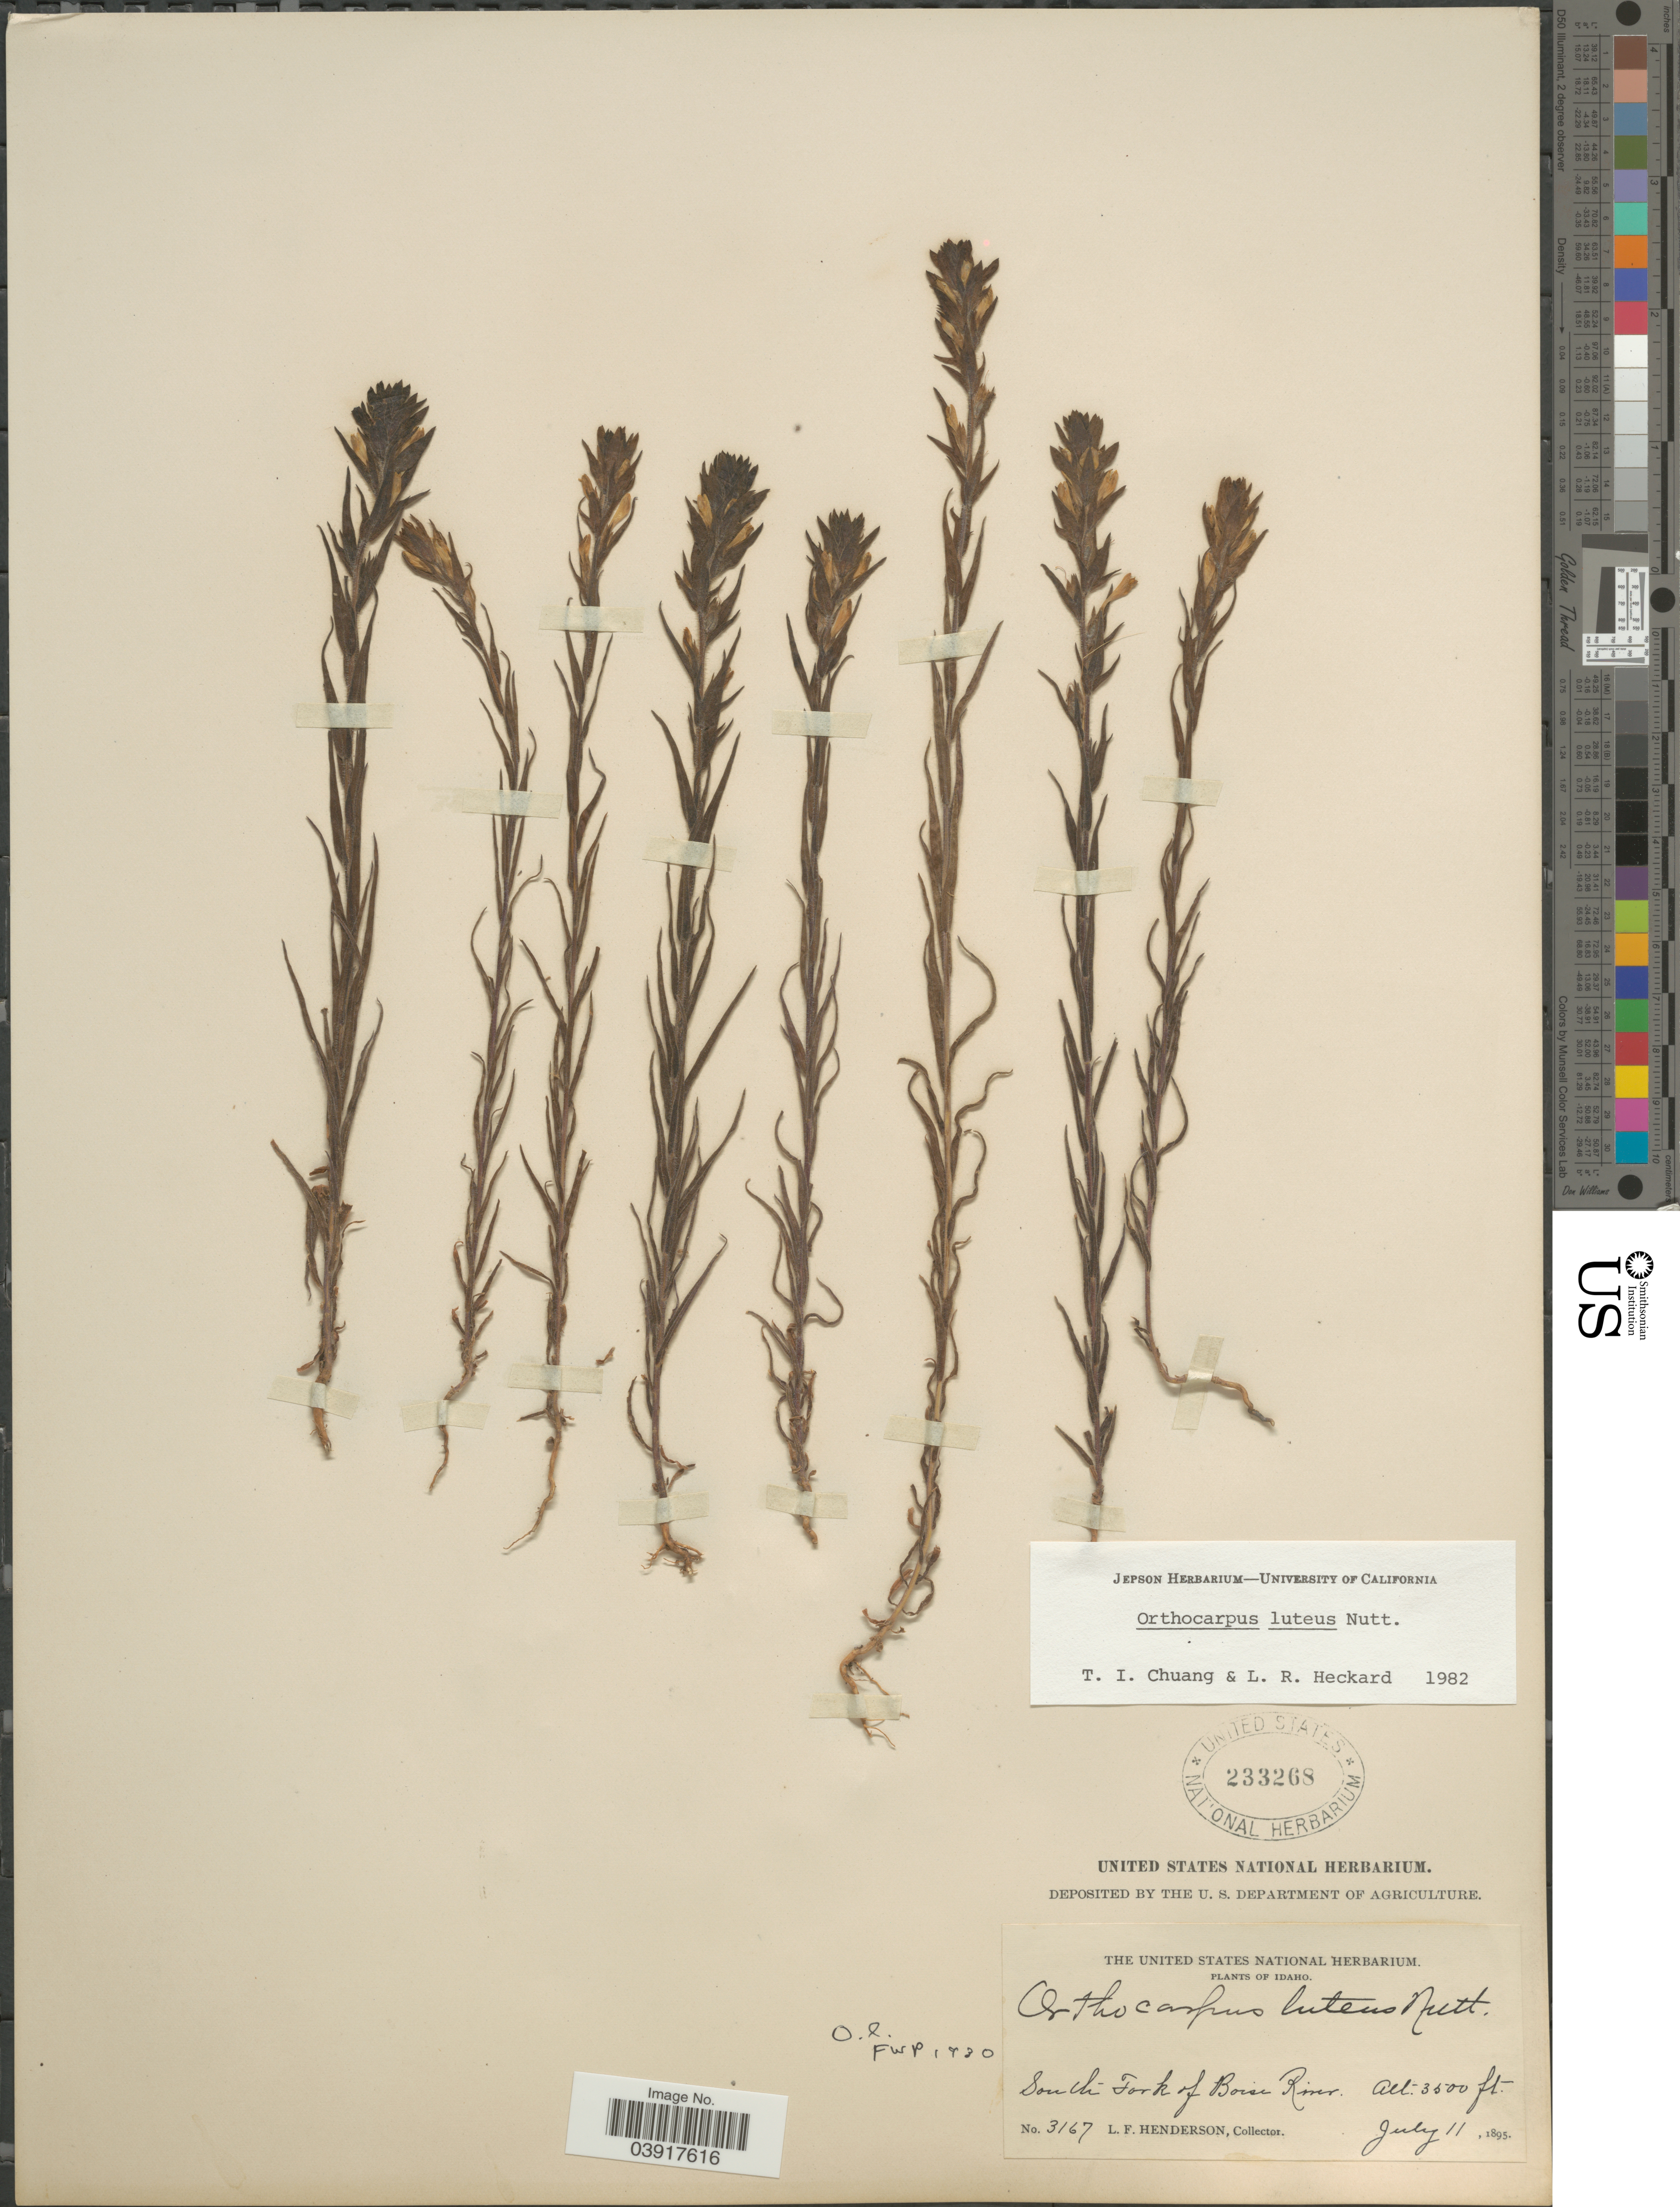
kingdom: Plantae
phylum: Tracheophyta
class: Magnoliopsida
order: Lamiales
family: Orobanchaceae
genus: Orthocarpus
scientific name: Orthocarpus luteus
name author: Nutt.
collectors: L. Henderson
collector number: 3167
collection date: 1895-07-11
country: United States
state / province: Idaho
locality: South Fork of Boise River.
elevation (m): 1067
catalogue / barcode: US 233268